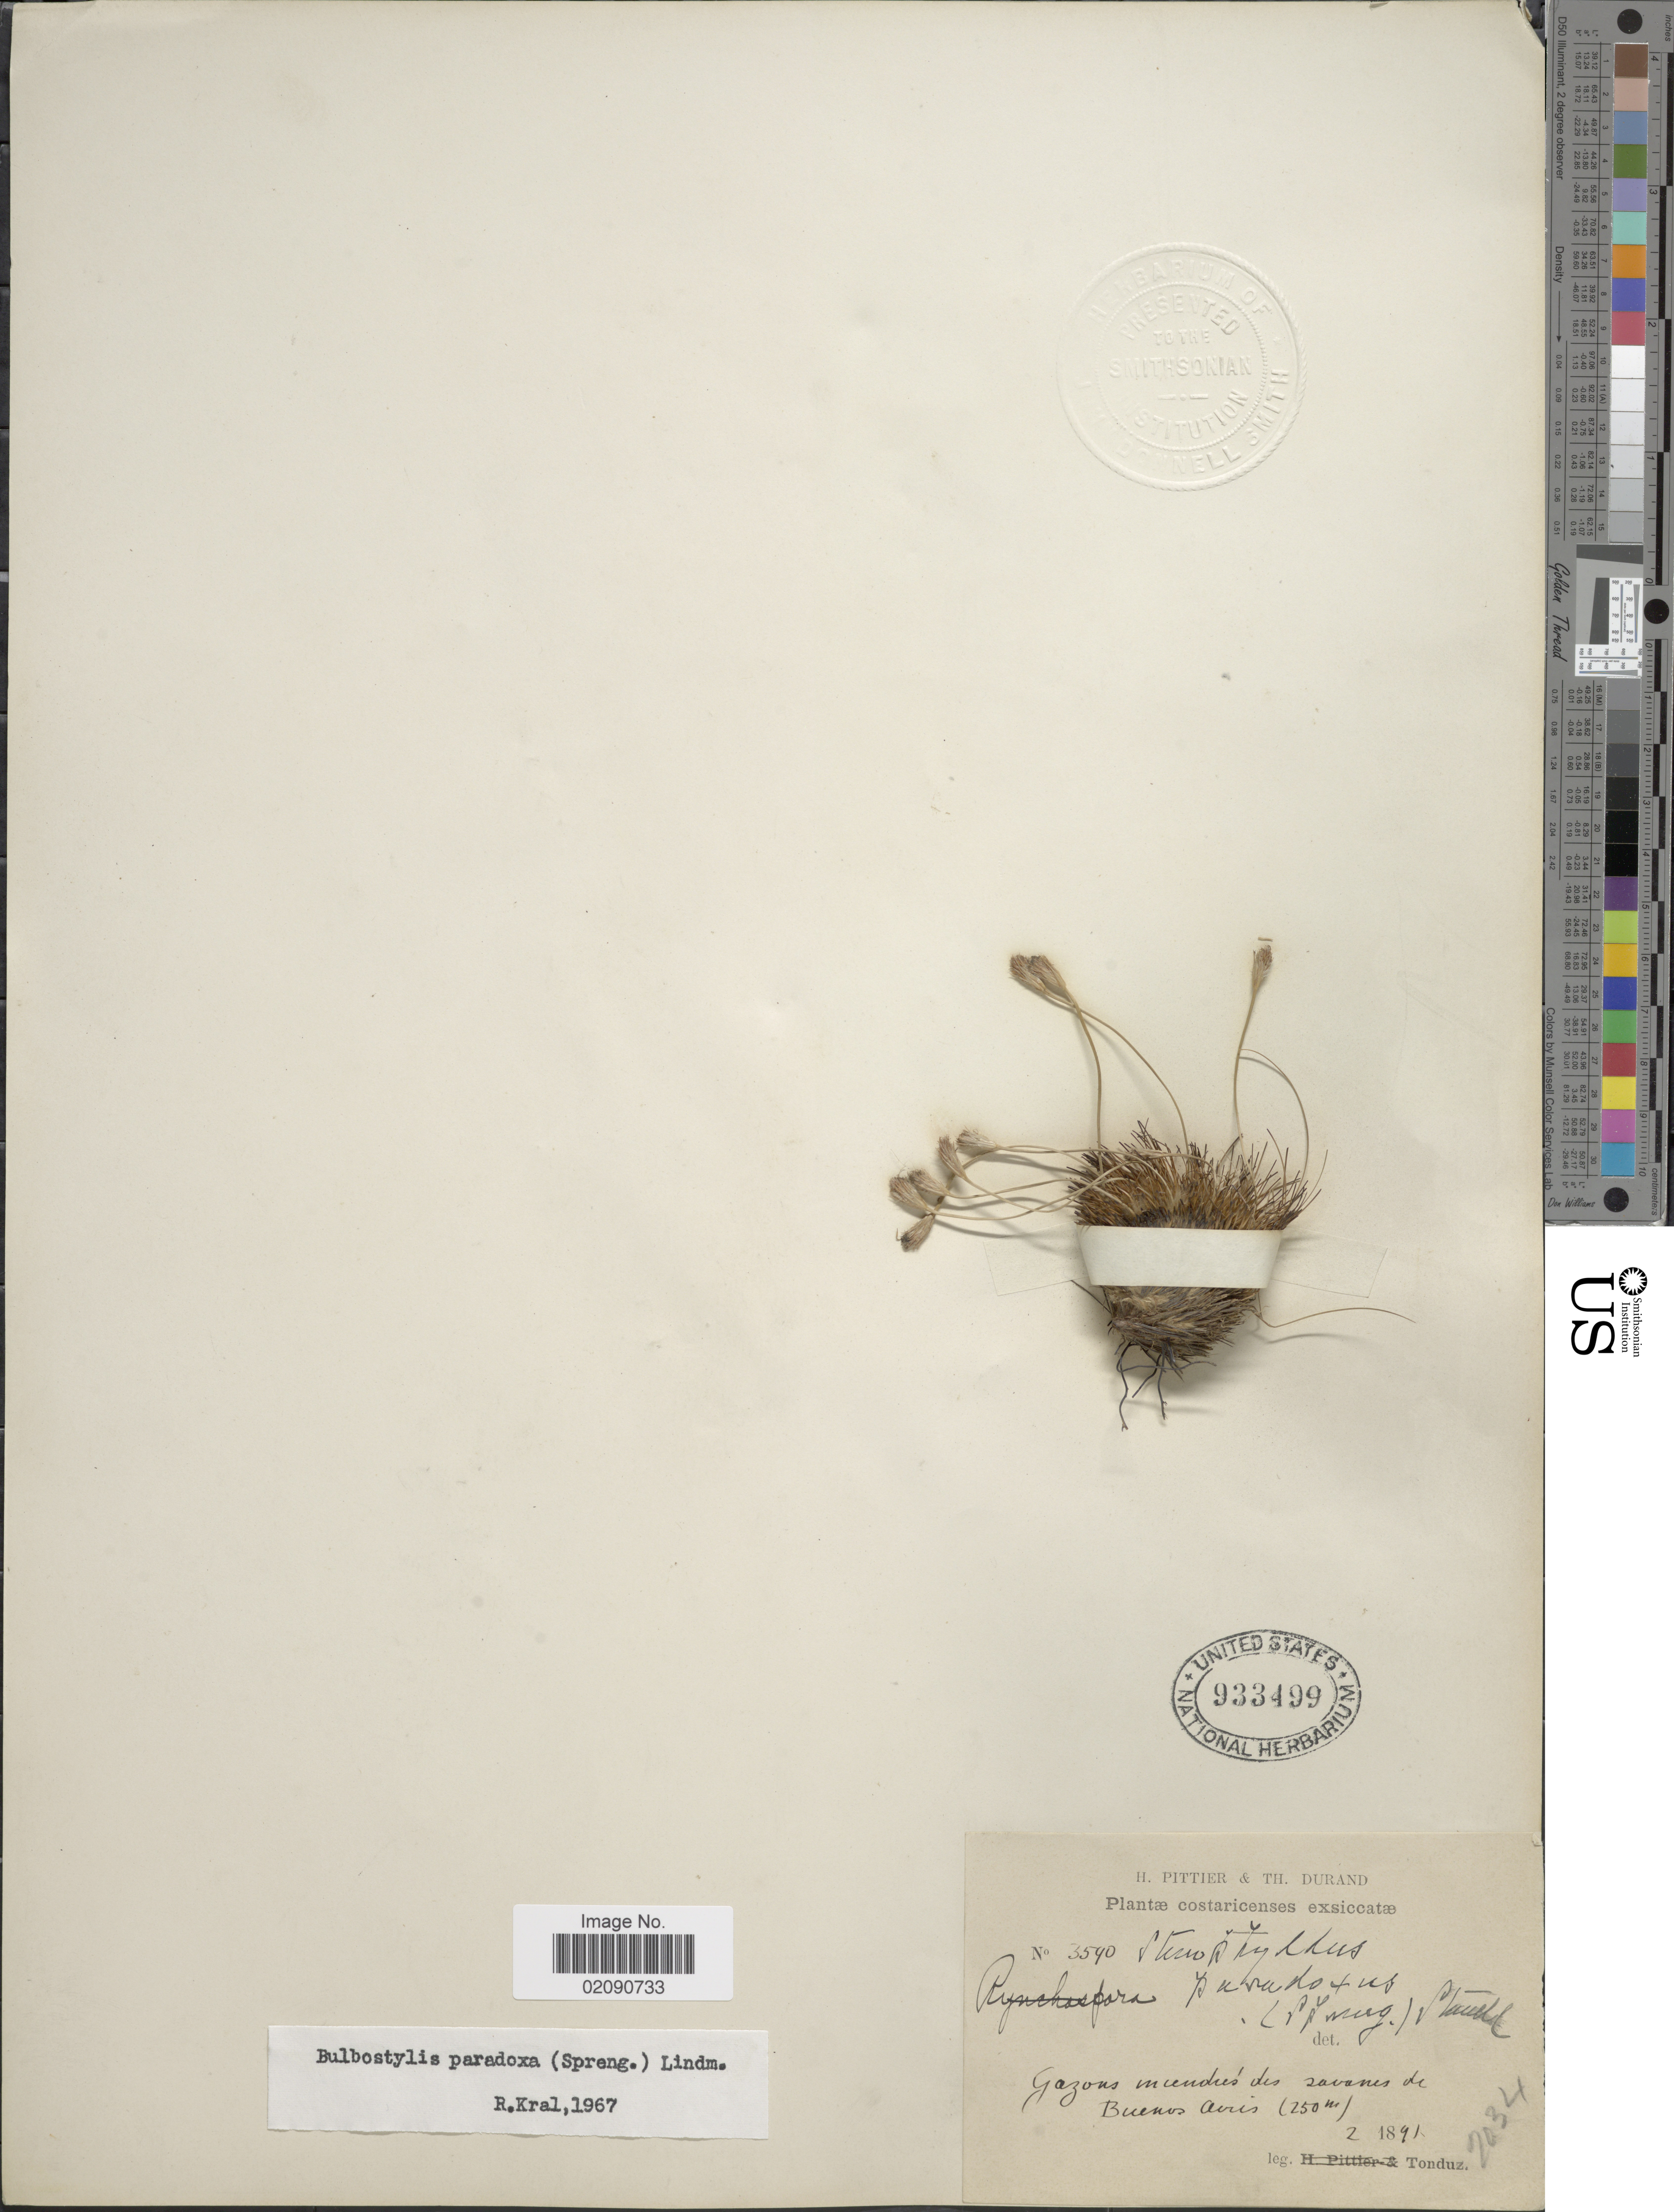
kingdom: Plantae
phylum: Tracheophyta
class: Liliopsida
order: Poales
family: Cyperaceae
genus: Bulbostylis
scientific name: Bulbostylis paradoxa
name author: (Spreng.) Lindm.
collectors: A. Tonduz & T. Durand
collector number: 3590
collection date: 1891-02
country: Costa Rica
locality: Gazons inundres des savanes de Buenos Aires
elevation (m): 250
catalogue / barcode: US 933499